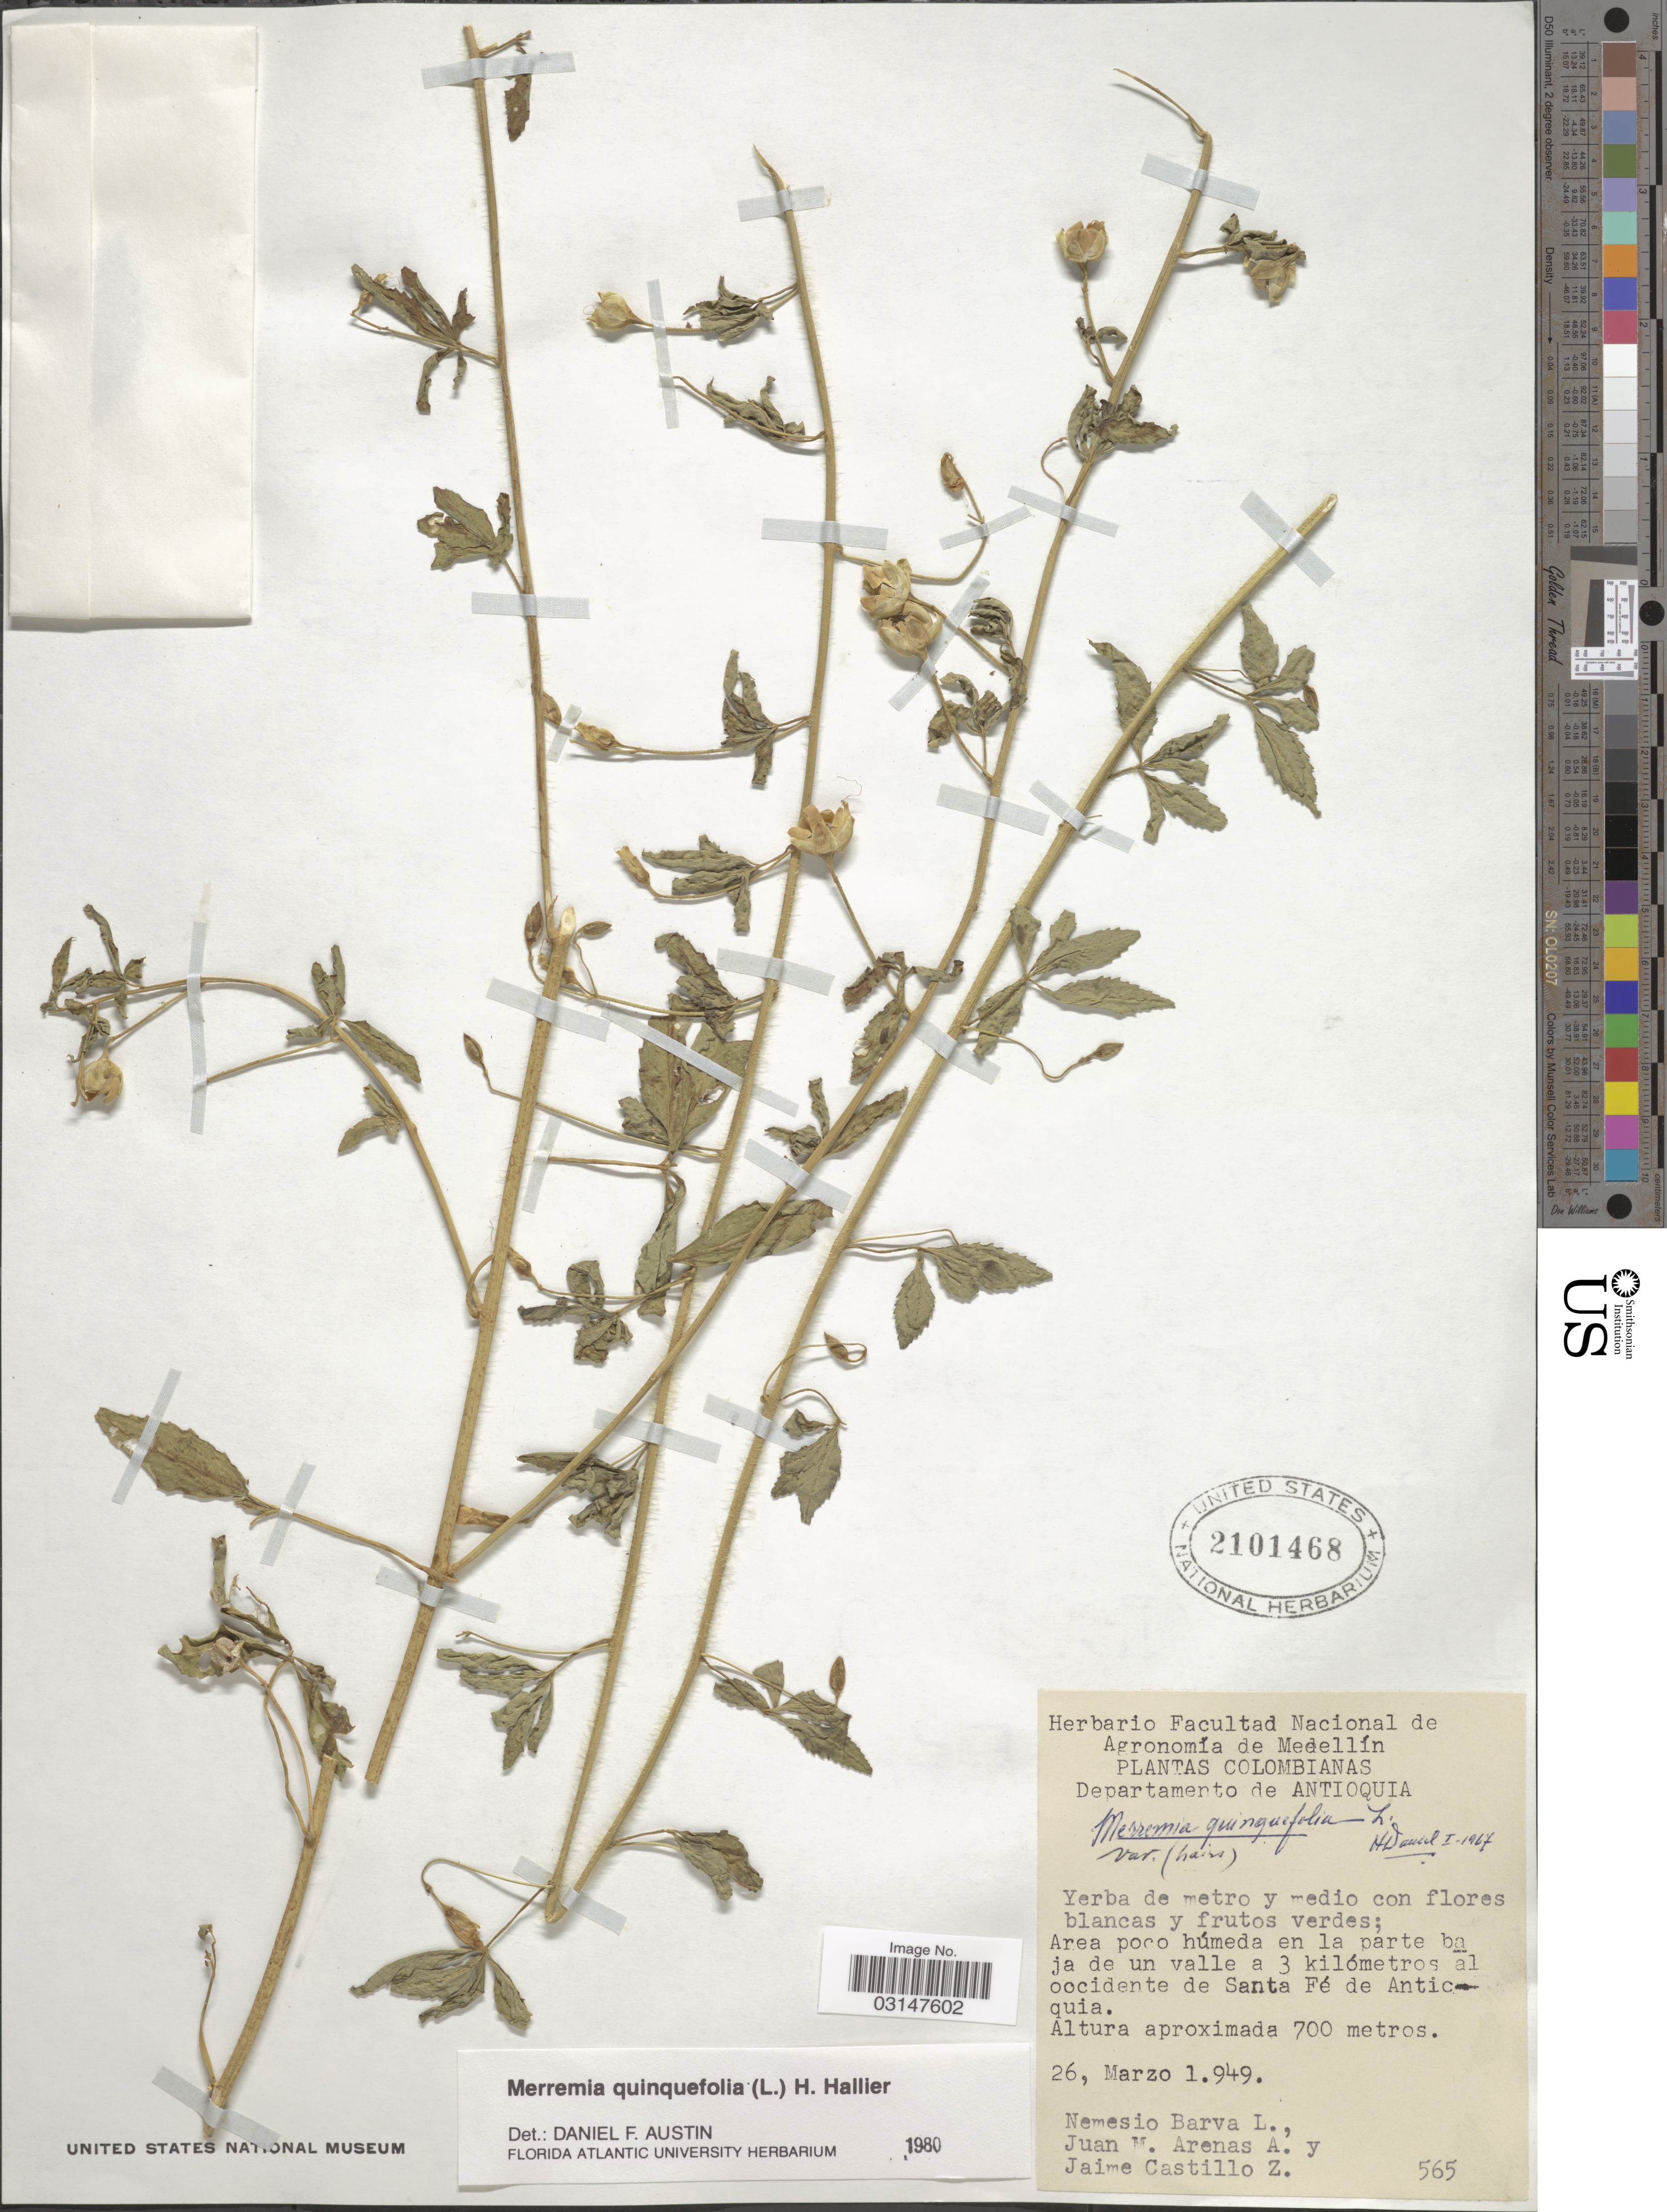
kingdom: Plantae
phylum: Tracheophyta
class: Magnoliopsida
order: Solanales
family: Convolvulaceae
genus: Distimake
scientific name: Distimake quinquefolius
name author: (L.) A. R. Simões & Staples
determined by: Strong, Mark T., (BOT), Smithsonian Institution - National Museum of Natural History (UNITED STATES)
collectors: N. Lopez, J. M. Arenas A. & J. Castillo Z.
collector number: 565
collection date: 1949-03-26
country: Colombia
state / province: Antioquia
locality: Departamento de Antioquia, Area poco húmeda en la parte baja de un valle a 3 kilómetros al occidente de Santa Fé de Anticquia.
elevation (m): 700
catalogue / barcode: US 2101468